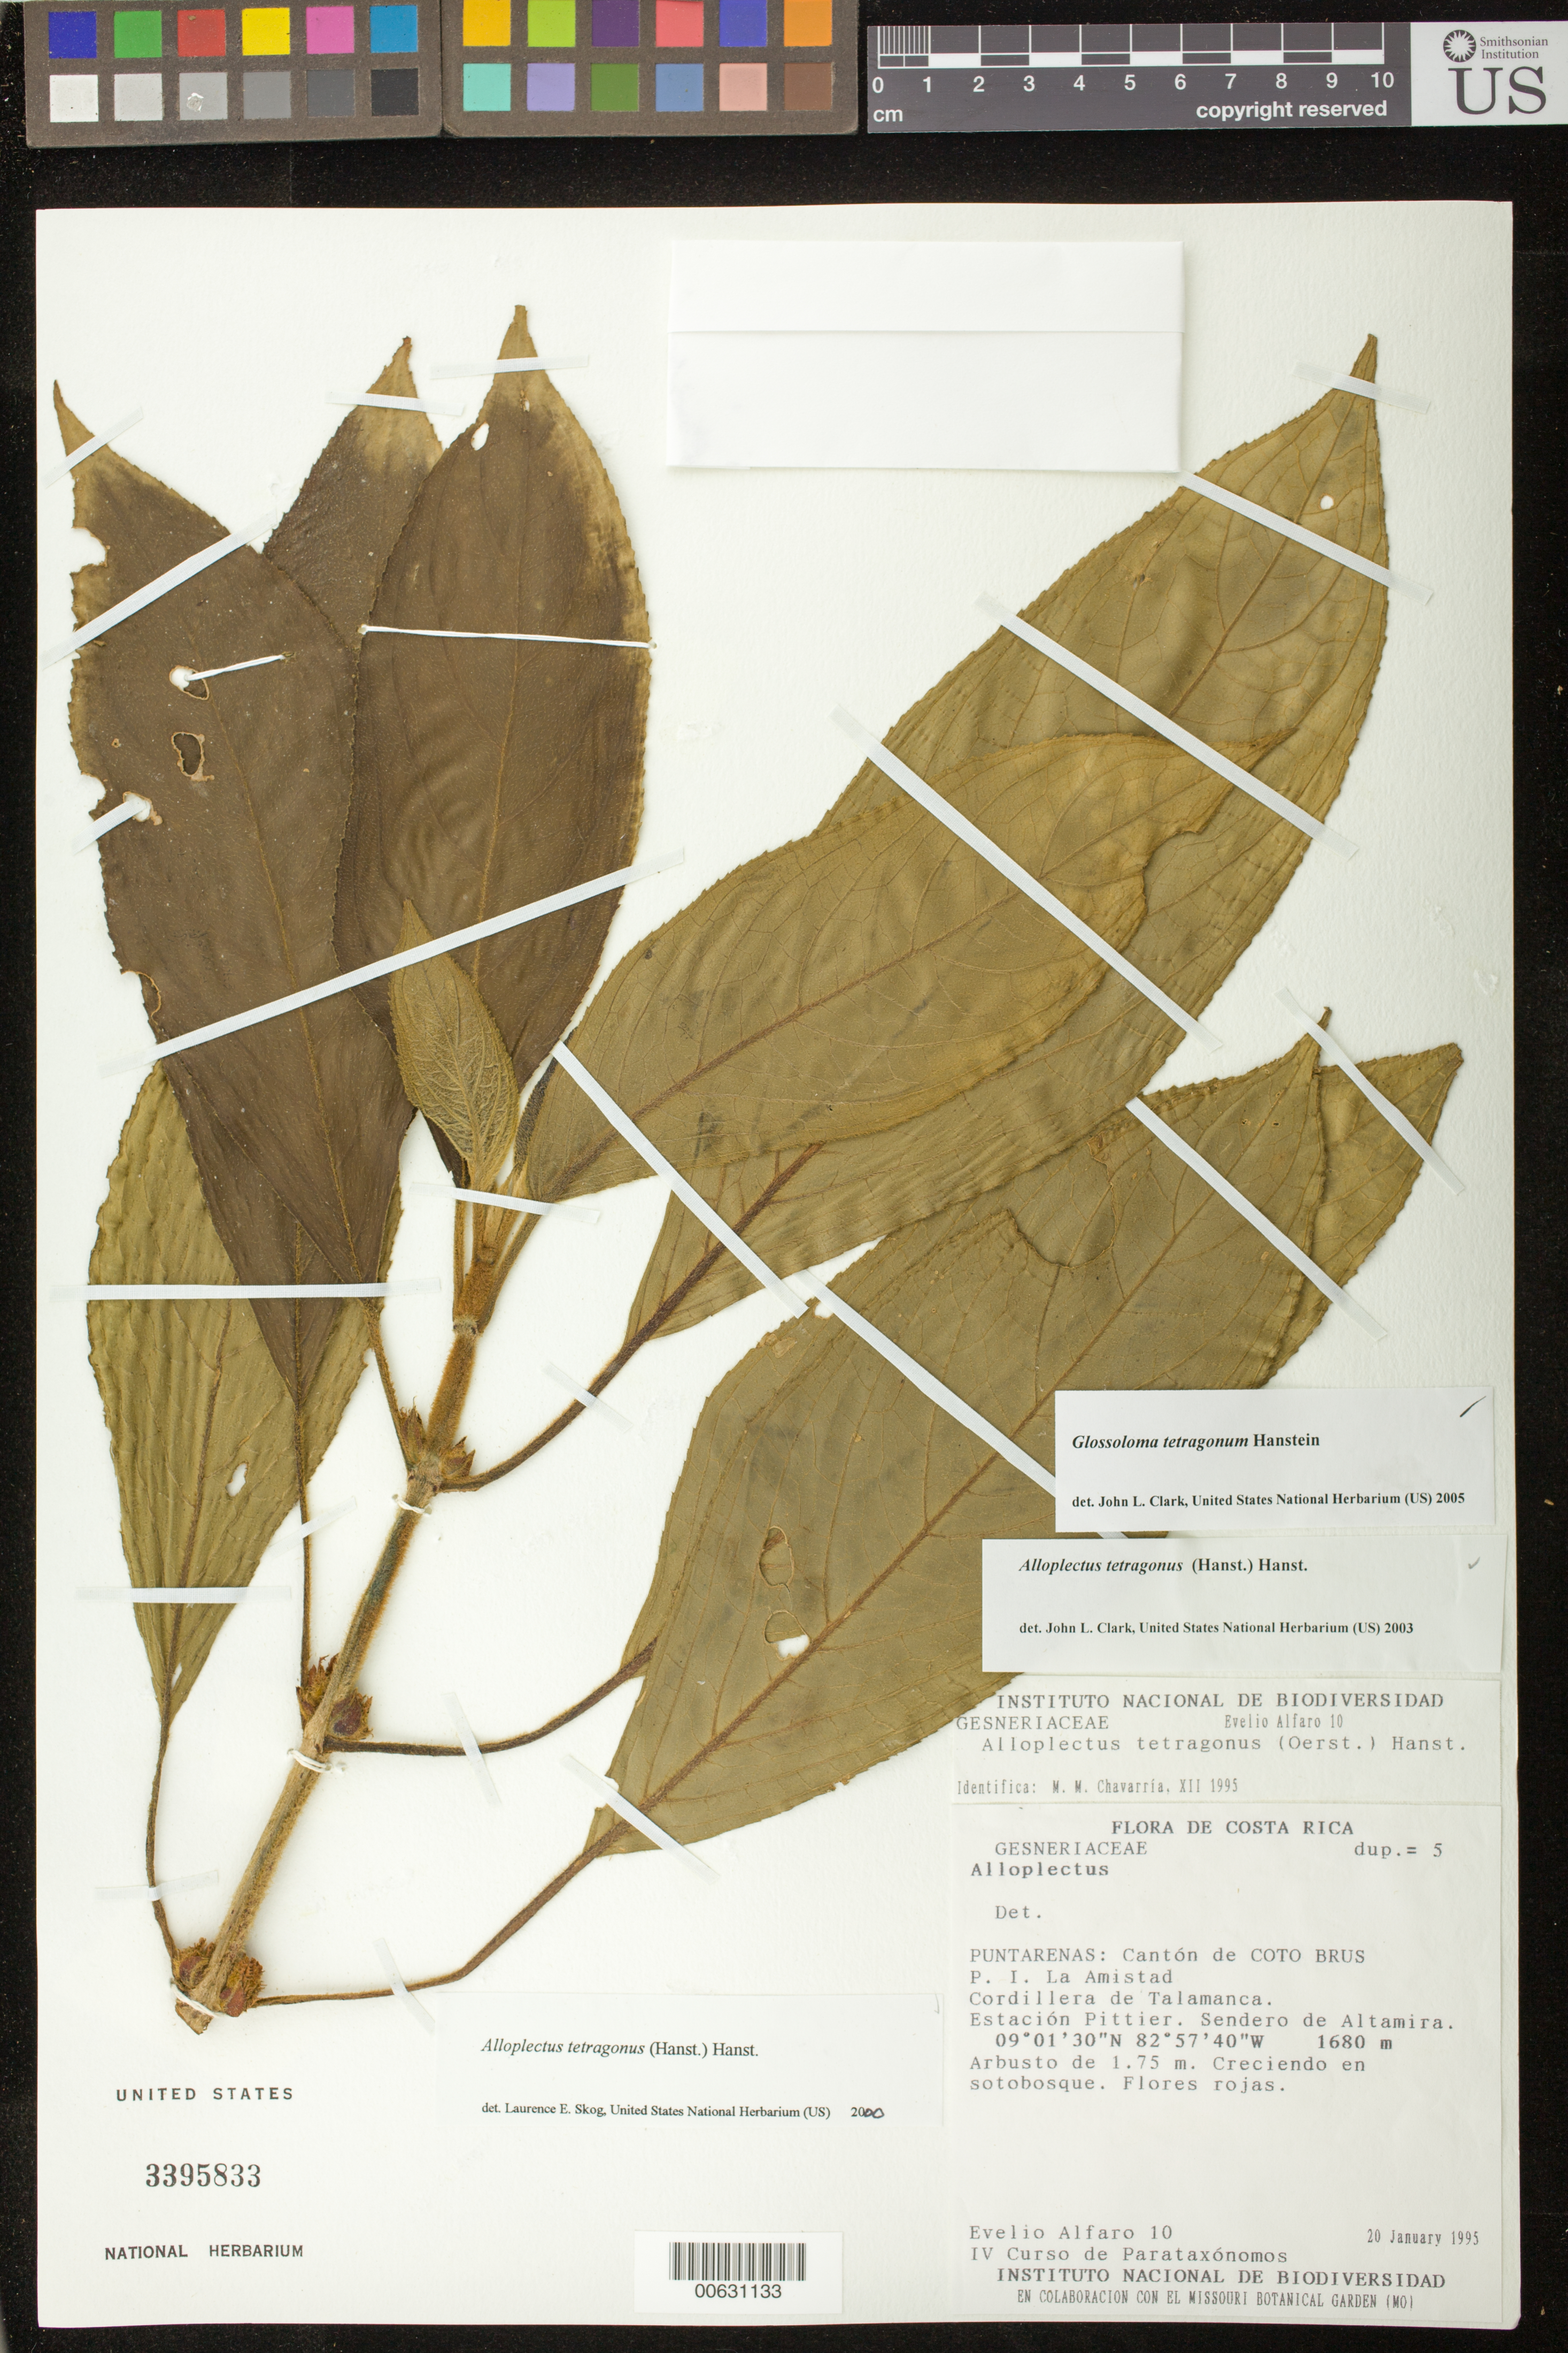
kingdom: Plantae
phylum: Tracheophyta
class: Magnoliopsida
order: Lamiales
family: Gesneriaceae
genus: Glossoloma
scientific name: Glossoloma tetragonum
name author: Hanst.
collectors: E. Alfaro & IV Curso de Parataxónomos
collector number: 10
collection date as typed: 20 Jan 1995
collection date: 1995-01-20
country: Costa Rica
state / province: Puntarenas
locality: Cantón de Coto Brus, P.I. La Amistad, Cordillera de Talamanca, Estación Pittier, Sendero de Altamira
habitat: Creciendo en sotobosque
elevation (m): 1680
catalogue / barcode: US 3395833